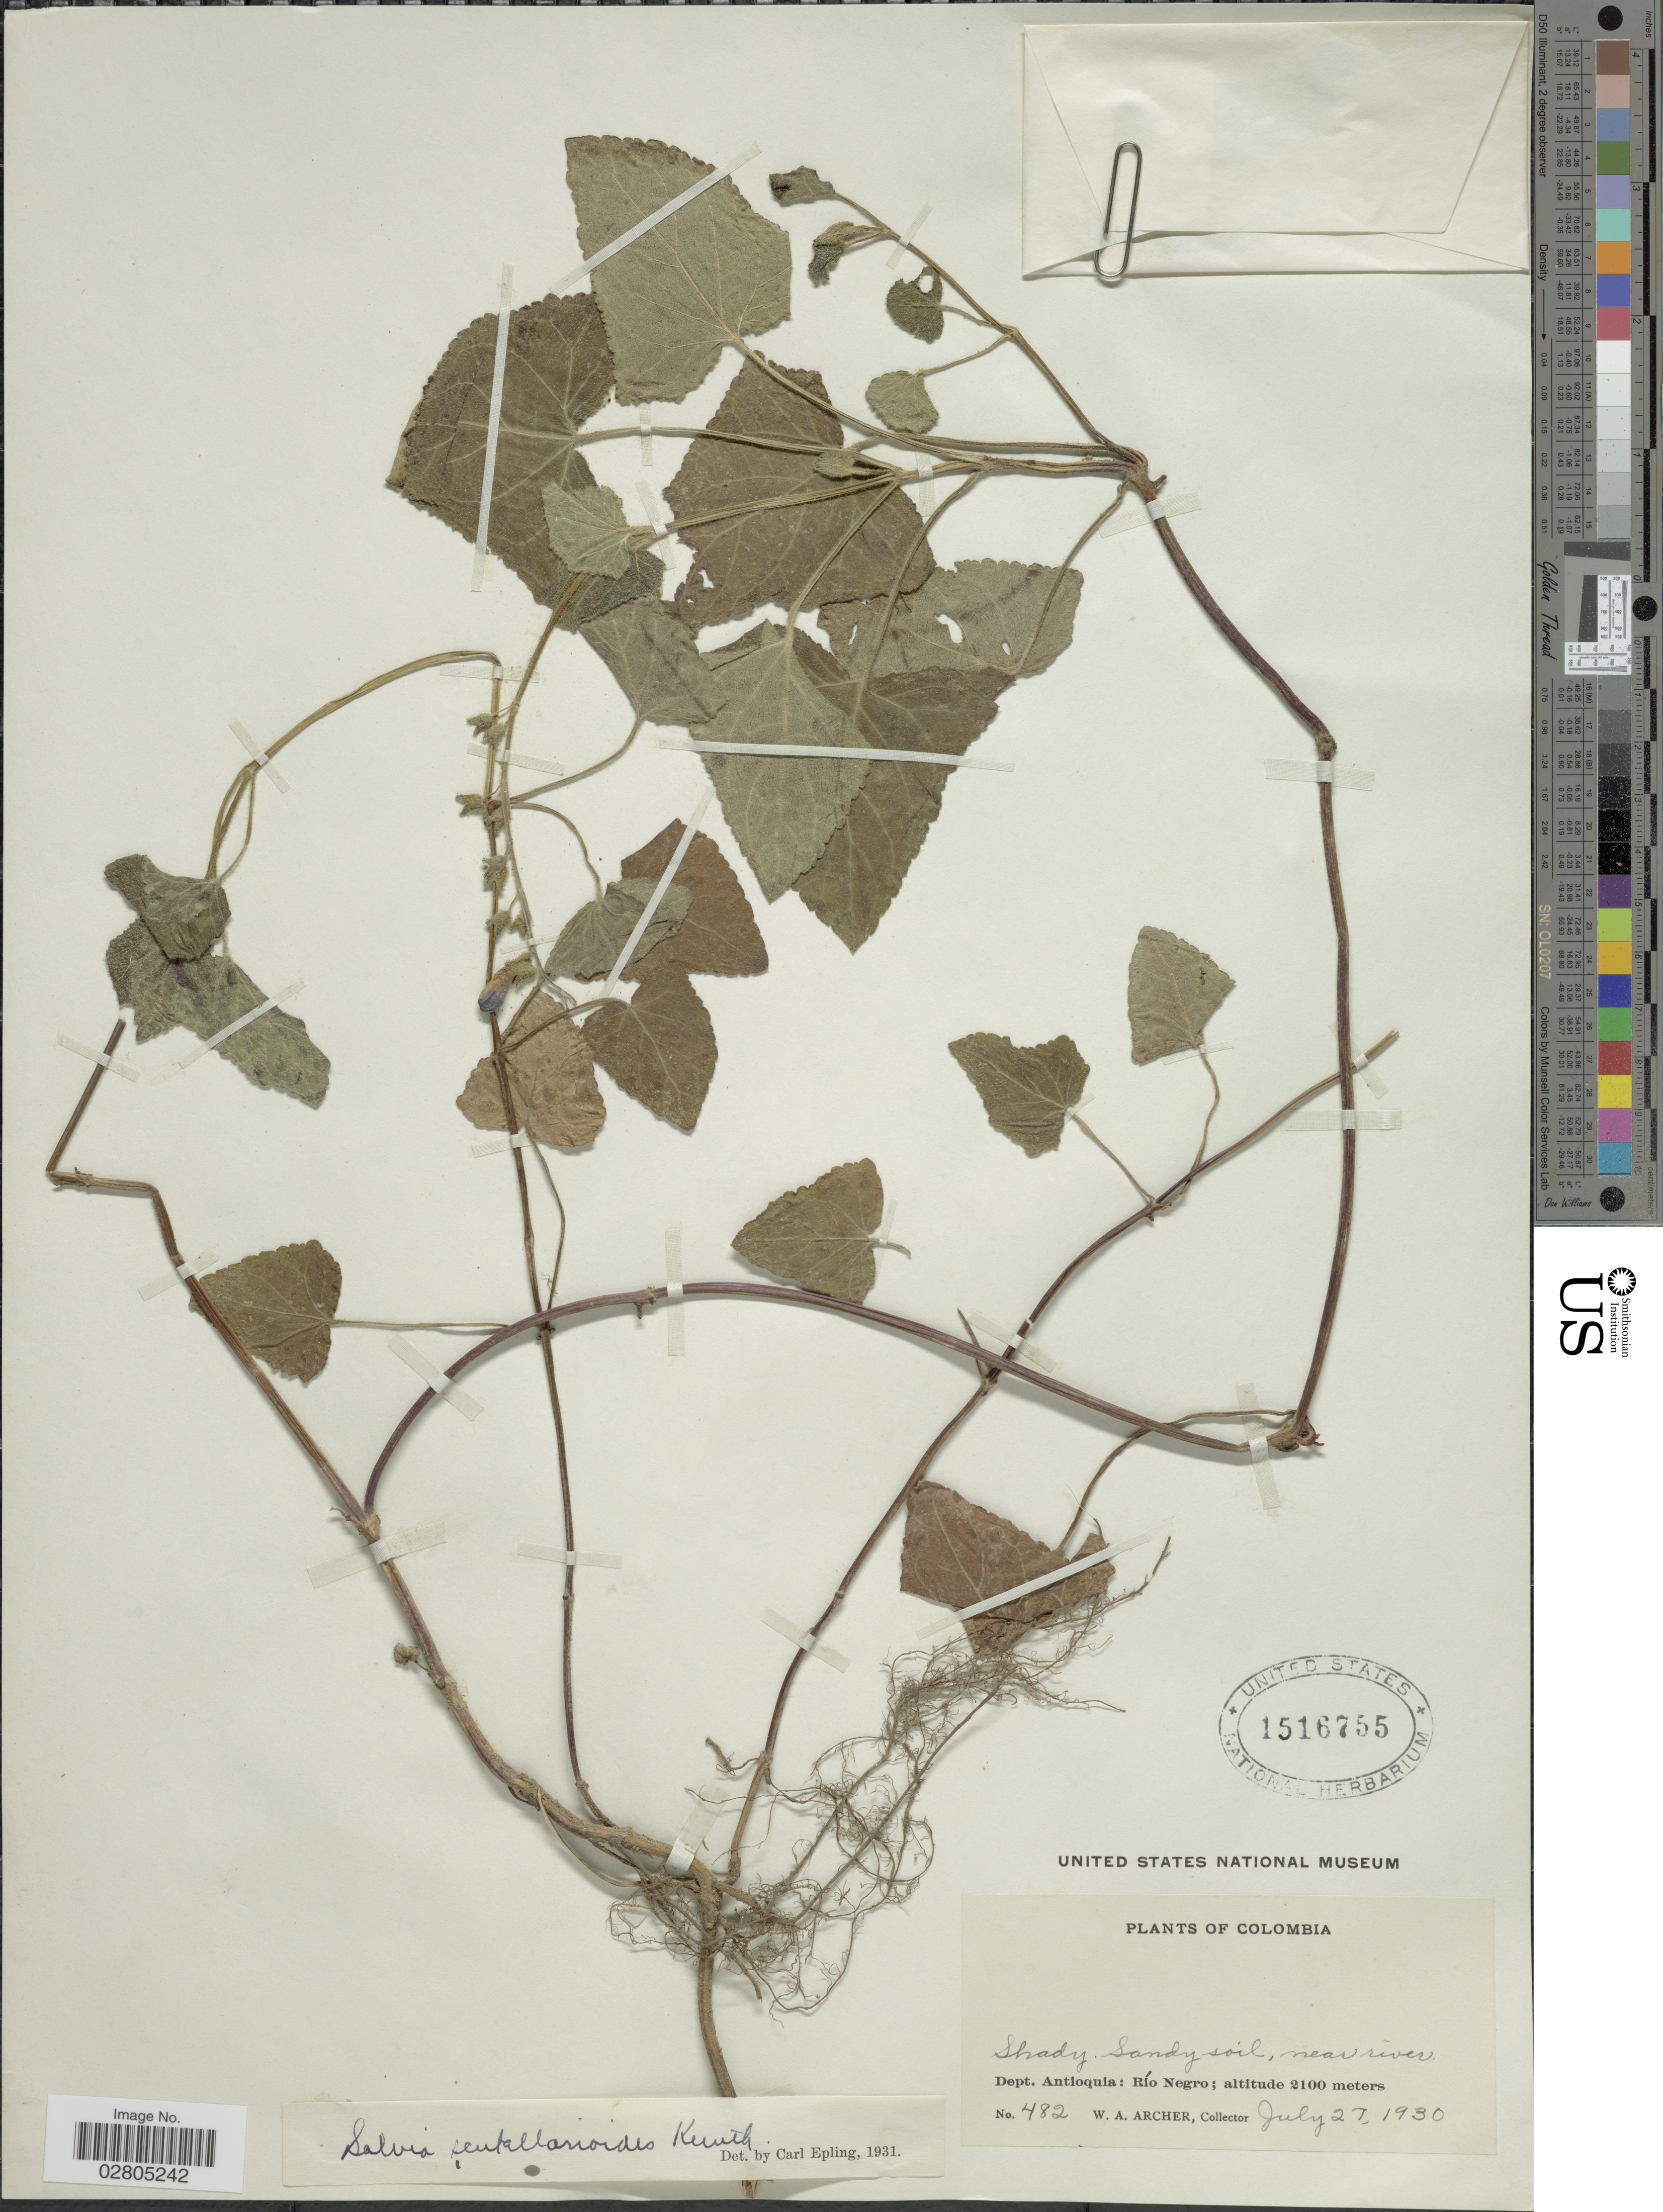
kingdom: Plantae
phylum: Tracheophyta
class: Magnoliopsida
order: Lamiales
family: Lamiaceae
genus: Salvia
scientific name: Salvia scutellarioides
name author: Kunth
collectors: W. A. Archer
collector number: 482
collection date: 1930-07-27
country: Colombia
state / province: Antioquia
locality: Dept. Antioquia, Río Negro.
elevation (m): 2100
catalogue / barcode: US 1516755